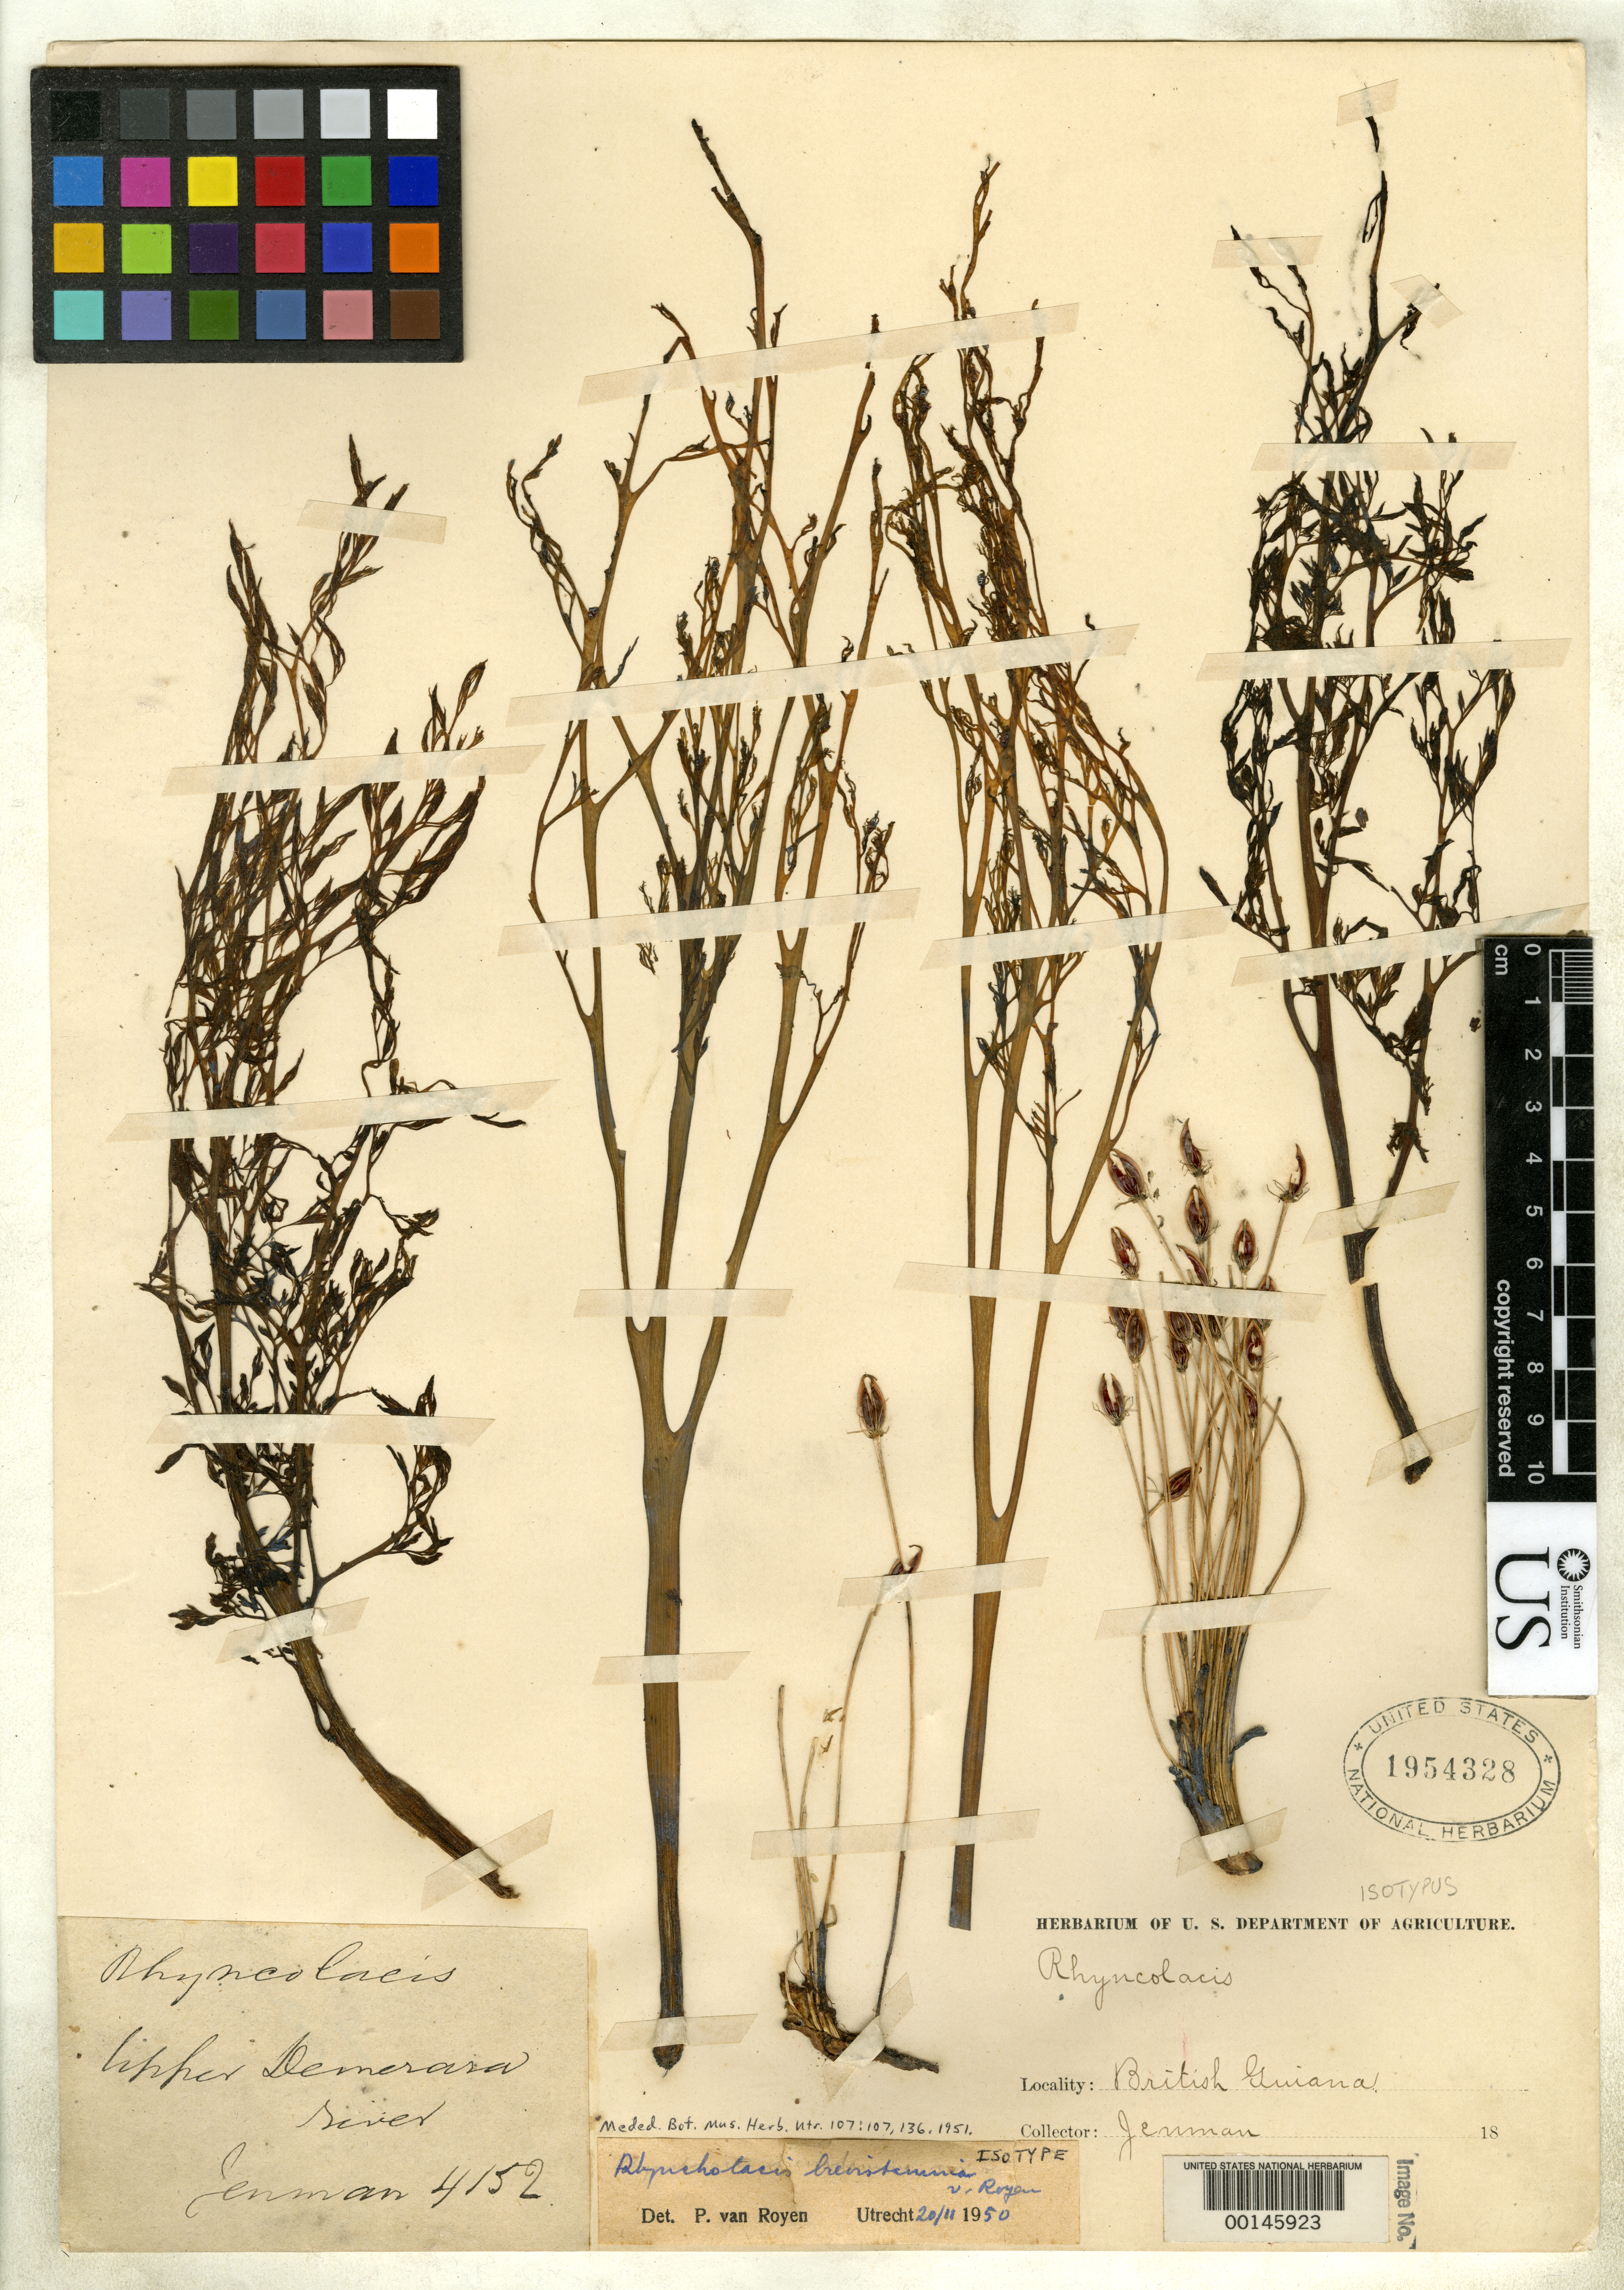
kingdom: Plantae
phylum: Tracheophyta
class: Magnoliopsida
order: Malpighiales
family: Podostemaceae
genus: Rhyncholacis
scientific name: Rhyncholacis brevistamina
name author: P. Royen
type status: Isotype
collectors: G. S. Jenman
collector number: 4152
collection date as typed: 18--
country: Guyana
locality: Upper Demerara River.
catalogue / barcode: US 1954328